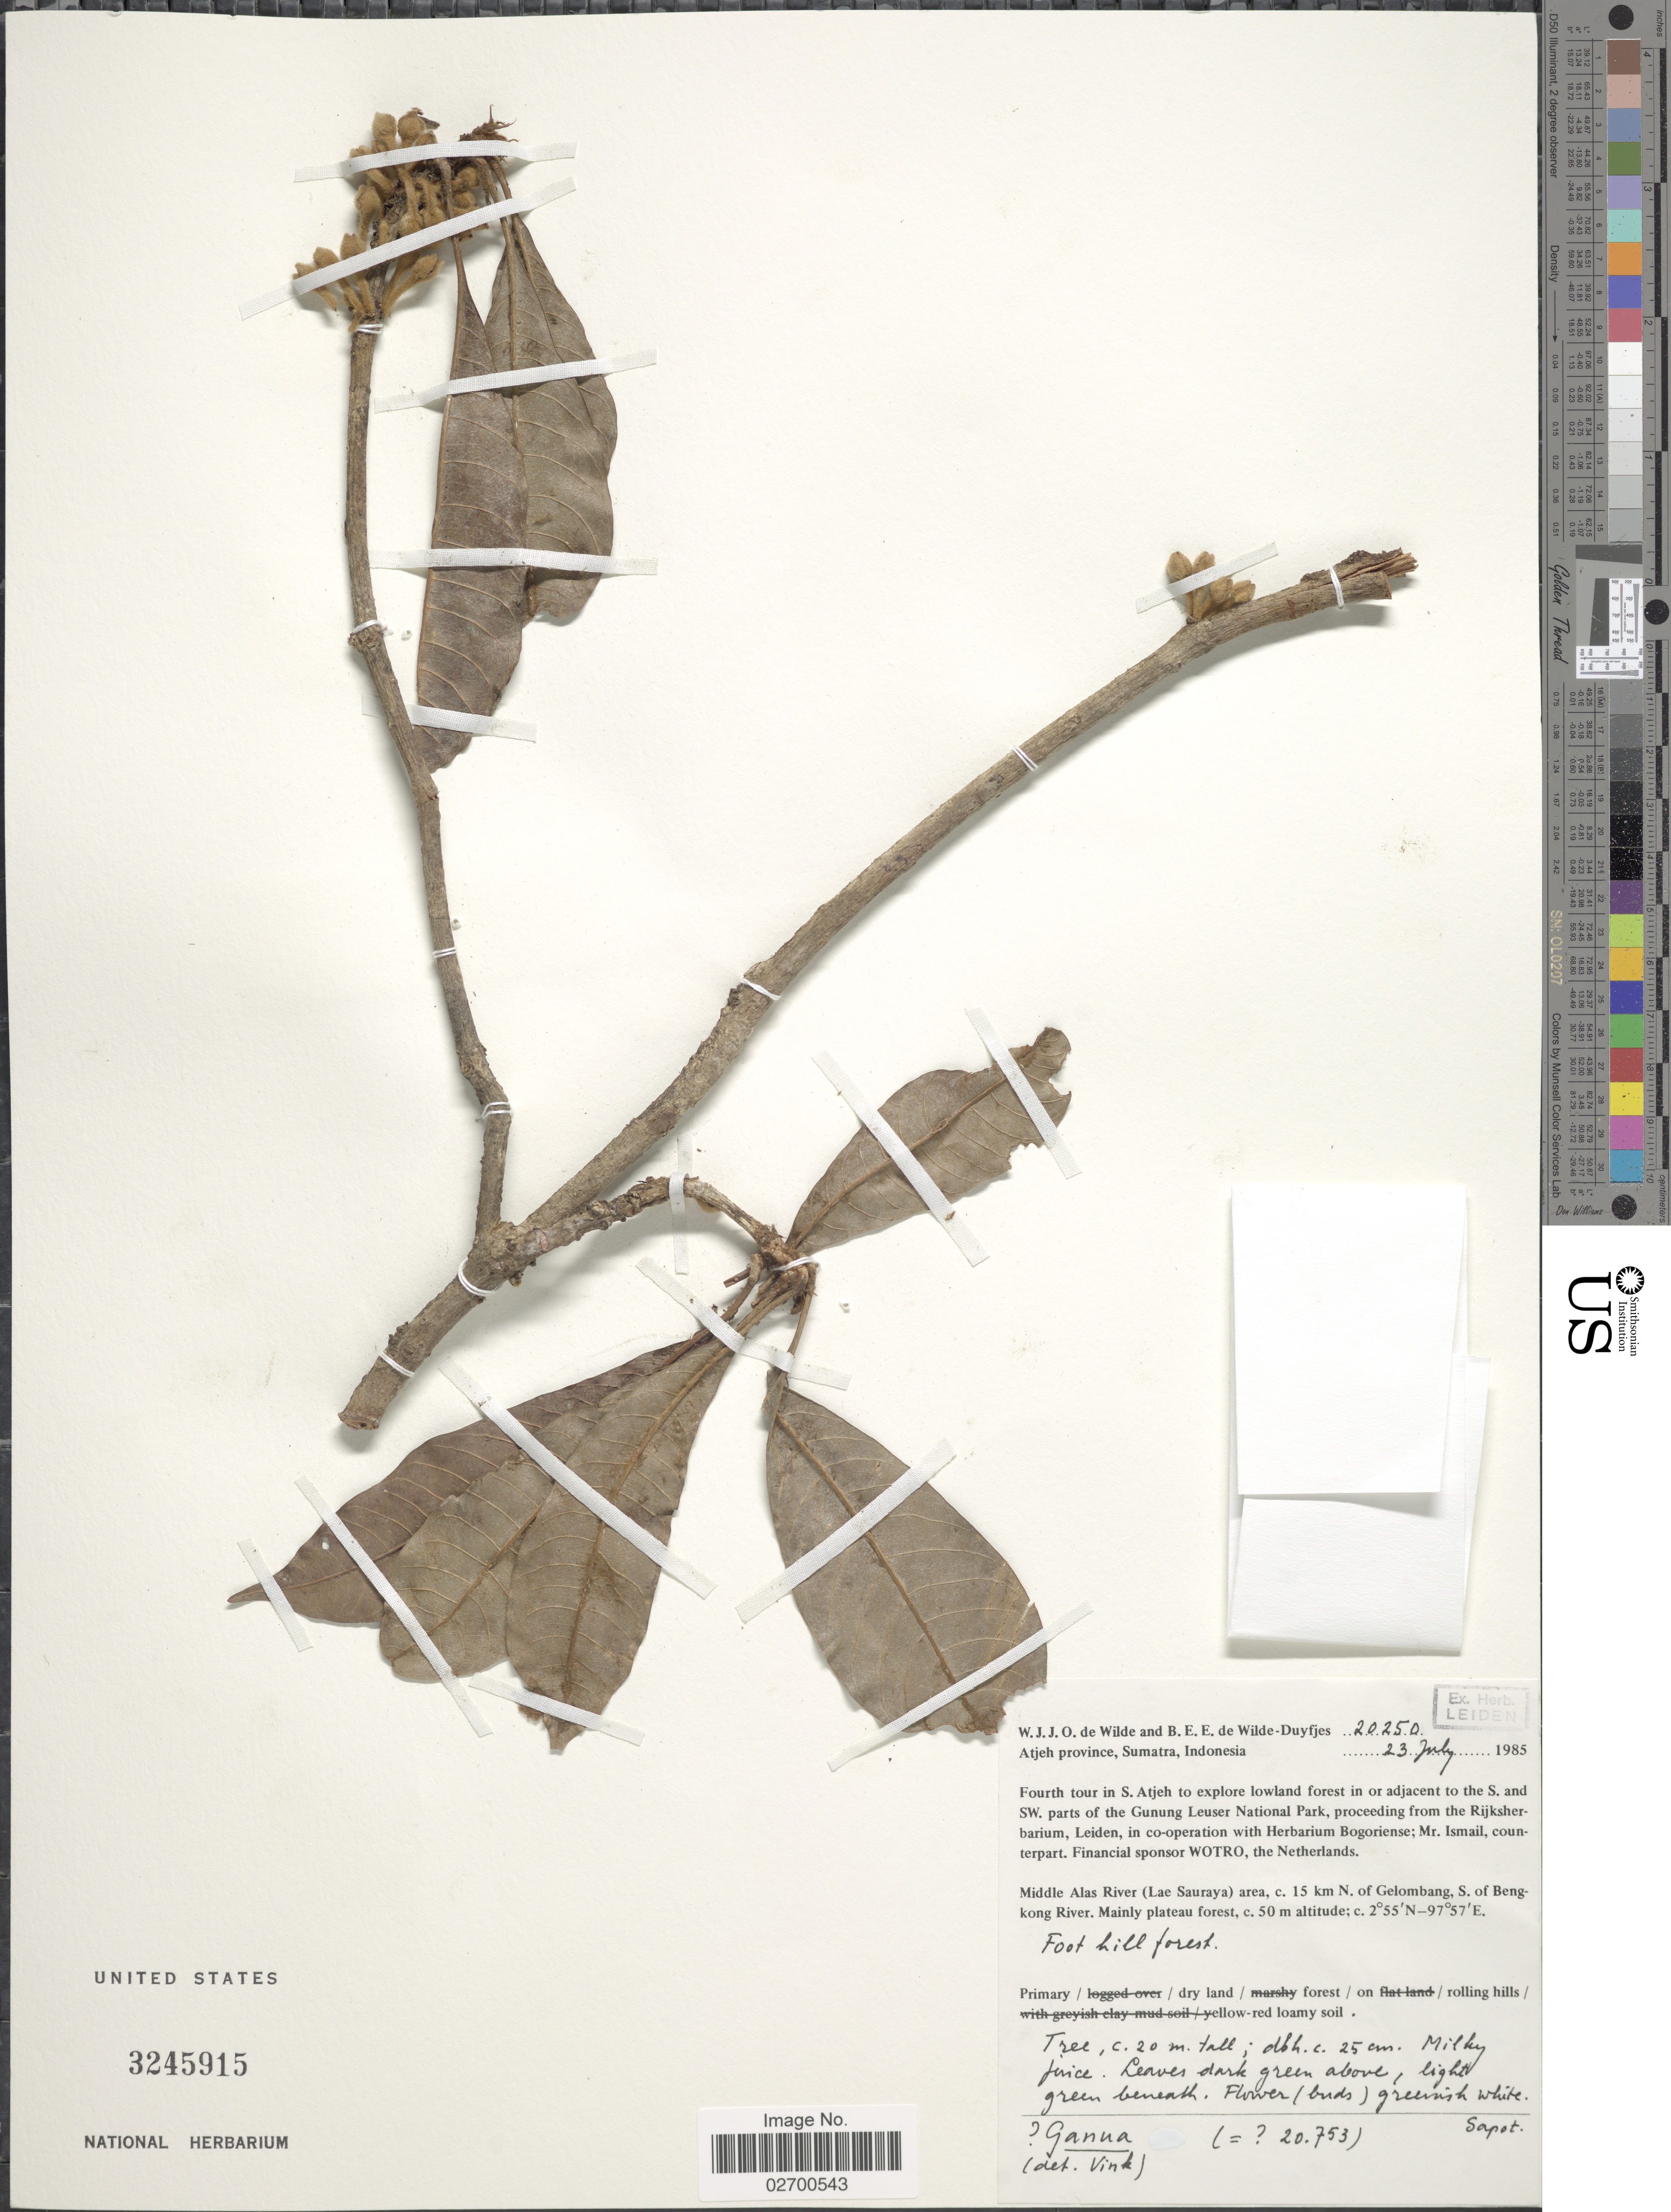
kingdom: Plantae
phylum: Tracheophyta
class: Magnoliopsida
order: Ericales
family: Sapotaceae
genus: Madhuca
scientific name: Madhuca sp.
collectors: W. J. de Wilde & B. E. de Wilde-Duyfjes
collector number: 20250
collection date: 1985-07-23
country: Indonesia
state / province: Sumatra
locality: Atjeh province. Middle Alas River (Lae Sauraya) area, c. 15 km N. of Gelombang, S. of Bengkong River.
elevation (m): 50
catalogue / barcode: US 3245915